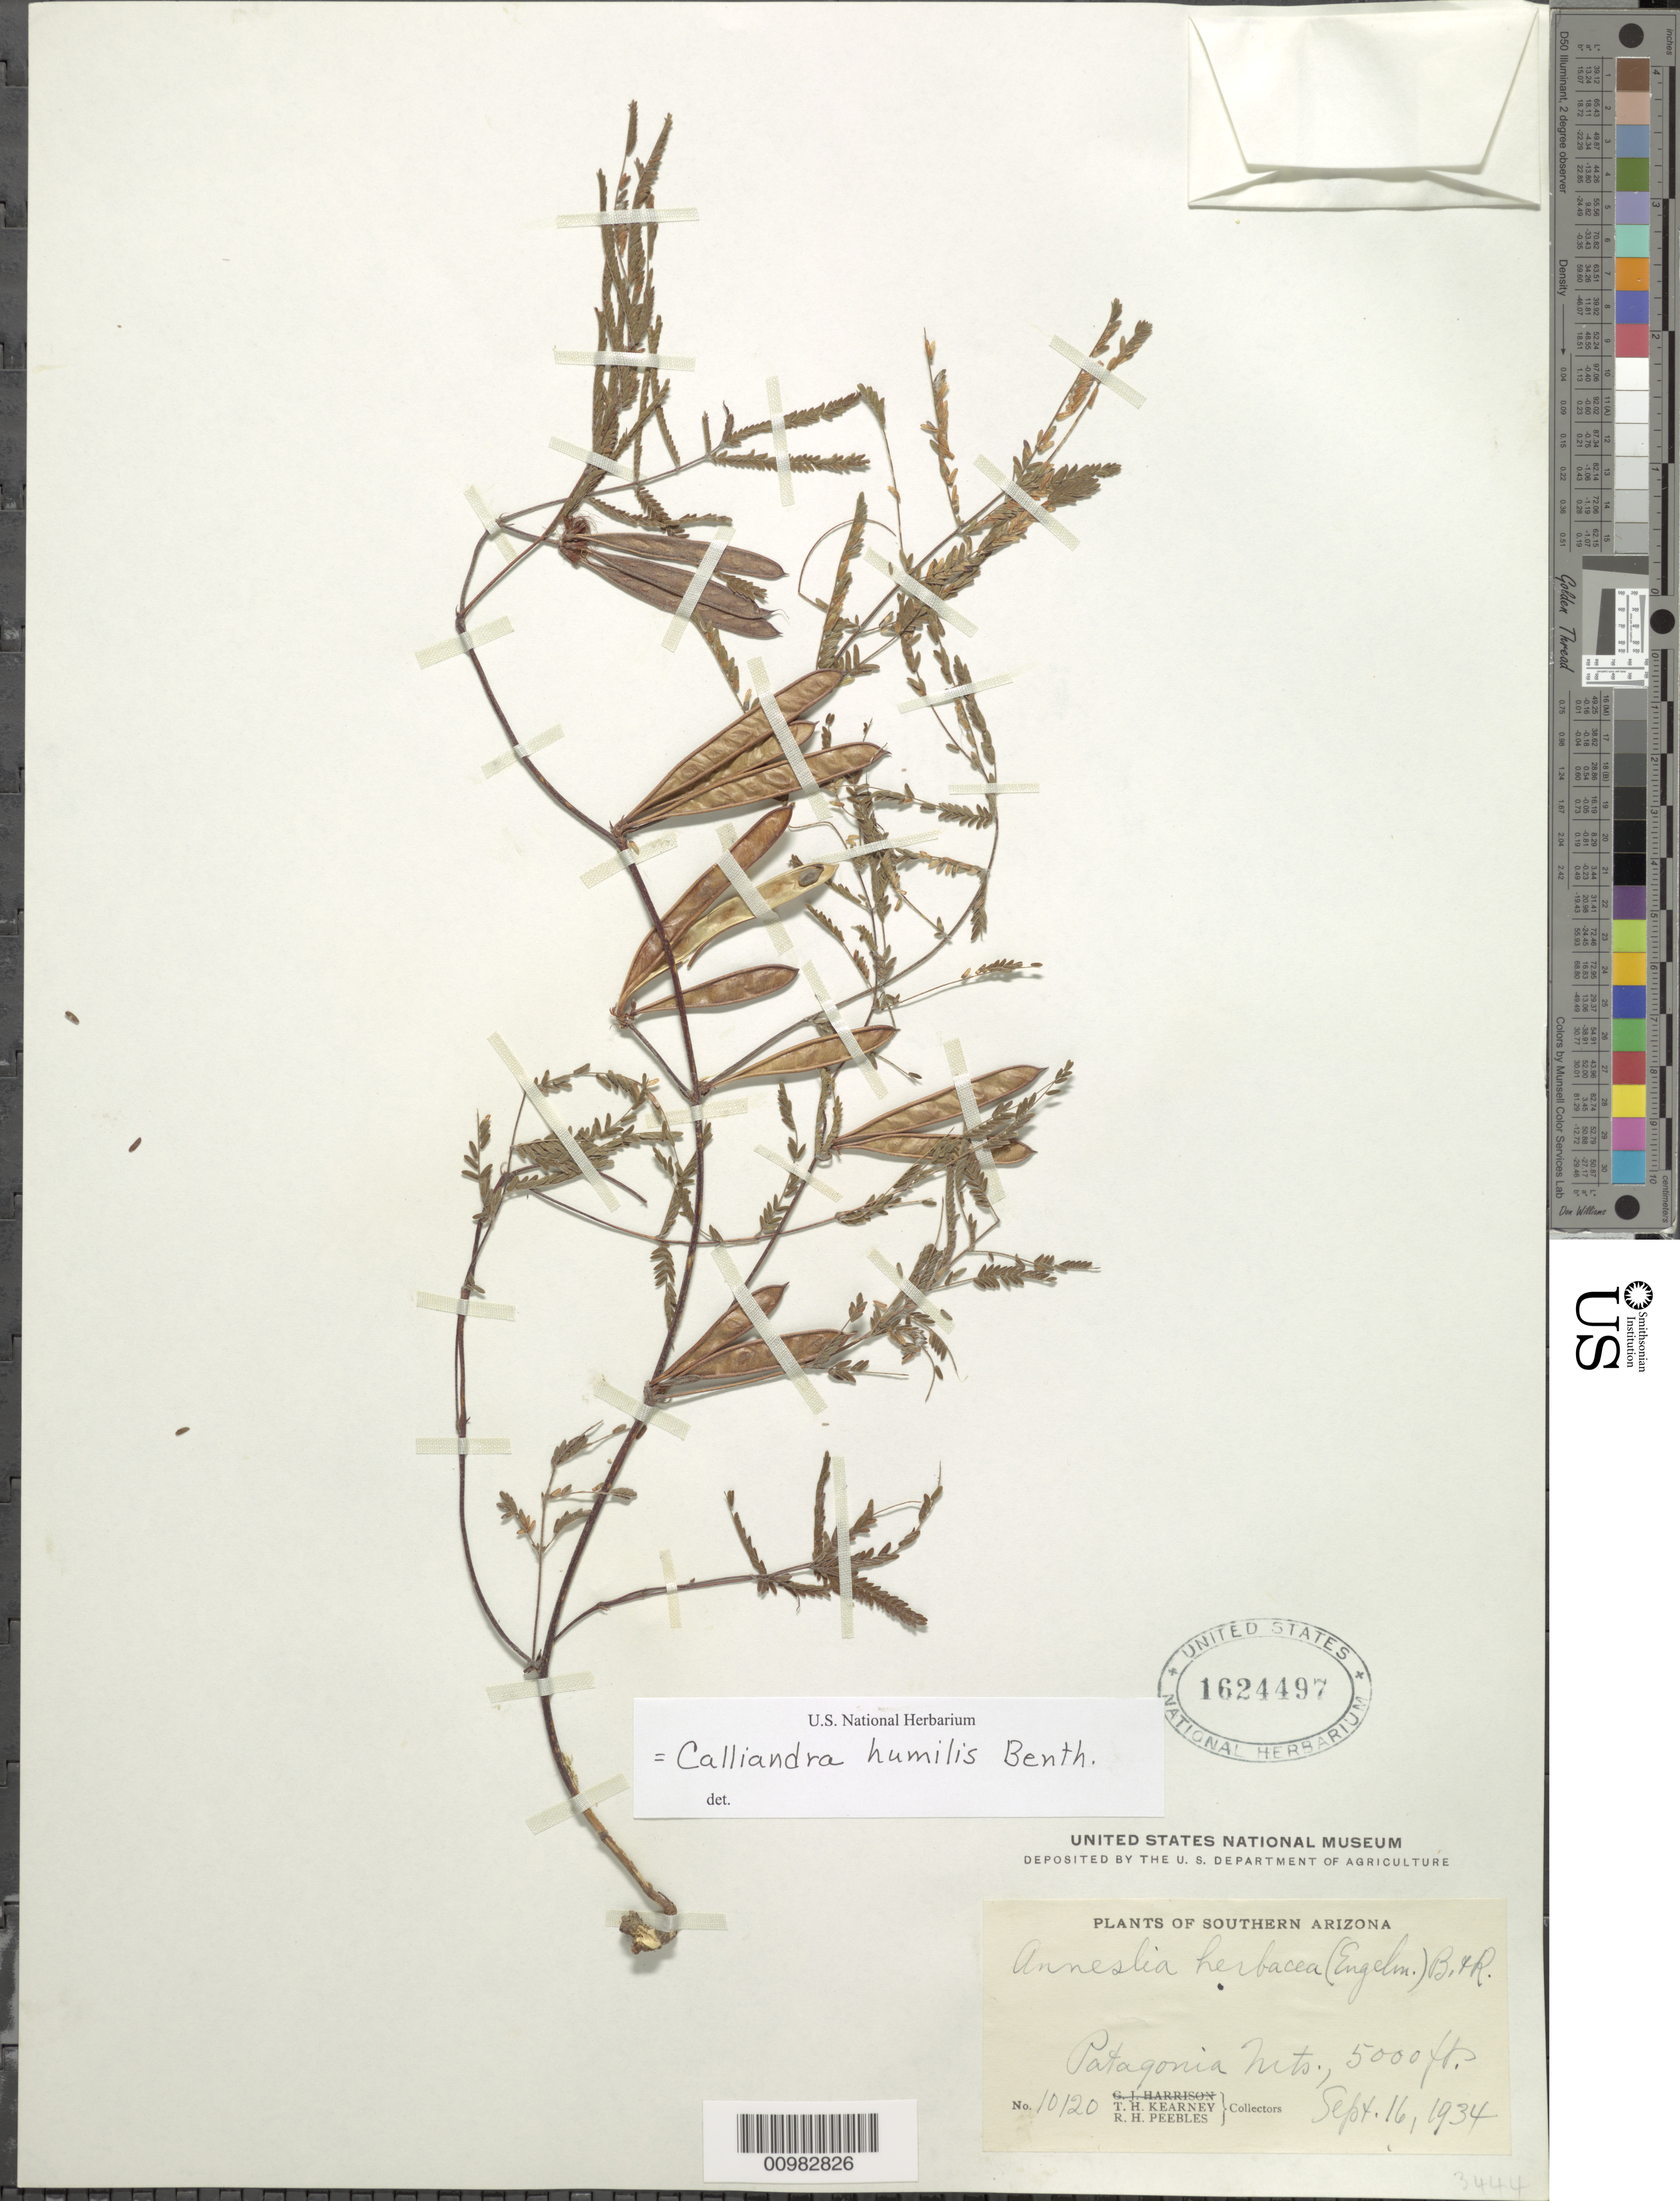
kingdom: Plantae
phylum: Tracheophyta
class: Magnoliopsida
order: Fabales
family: Fabaceae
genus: Calliandra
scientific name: Calliandra humilis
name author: Benth.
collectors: T. H. Kearney & R. H. Peebles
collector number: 10120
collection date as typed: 16 Sep 1934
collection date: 1934-09-16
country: United States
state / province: Arizona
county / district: Santa Cruz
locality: Patagonia Mountains.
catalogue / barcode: US 1624497